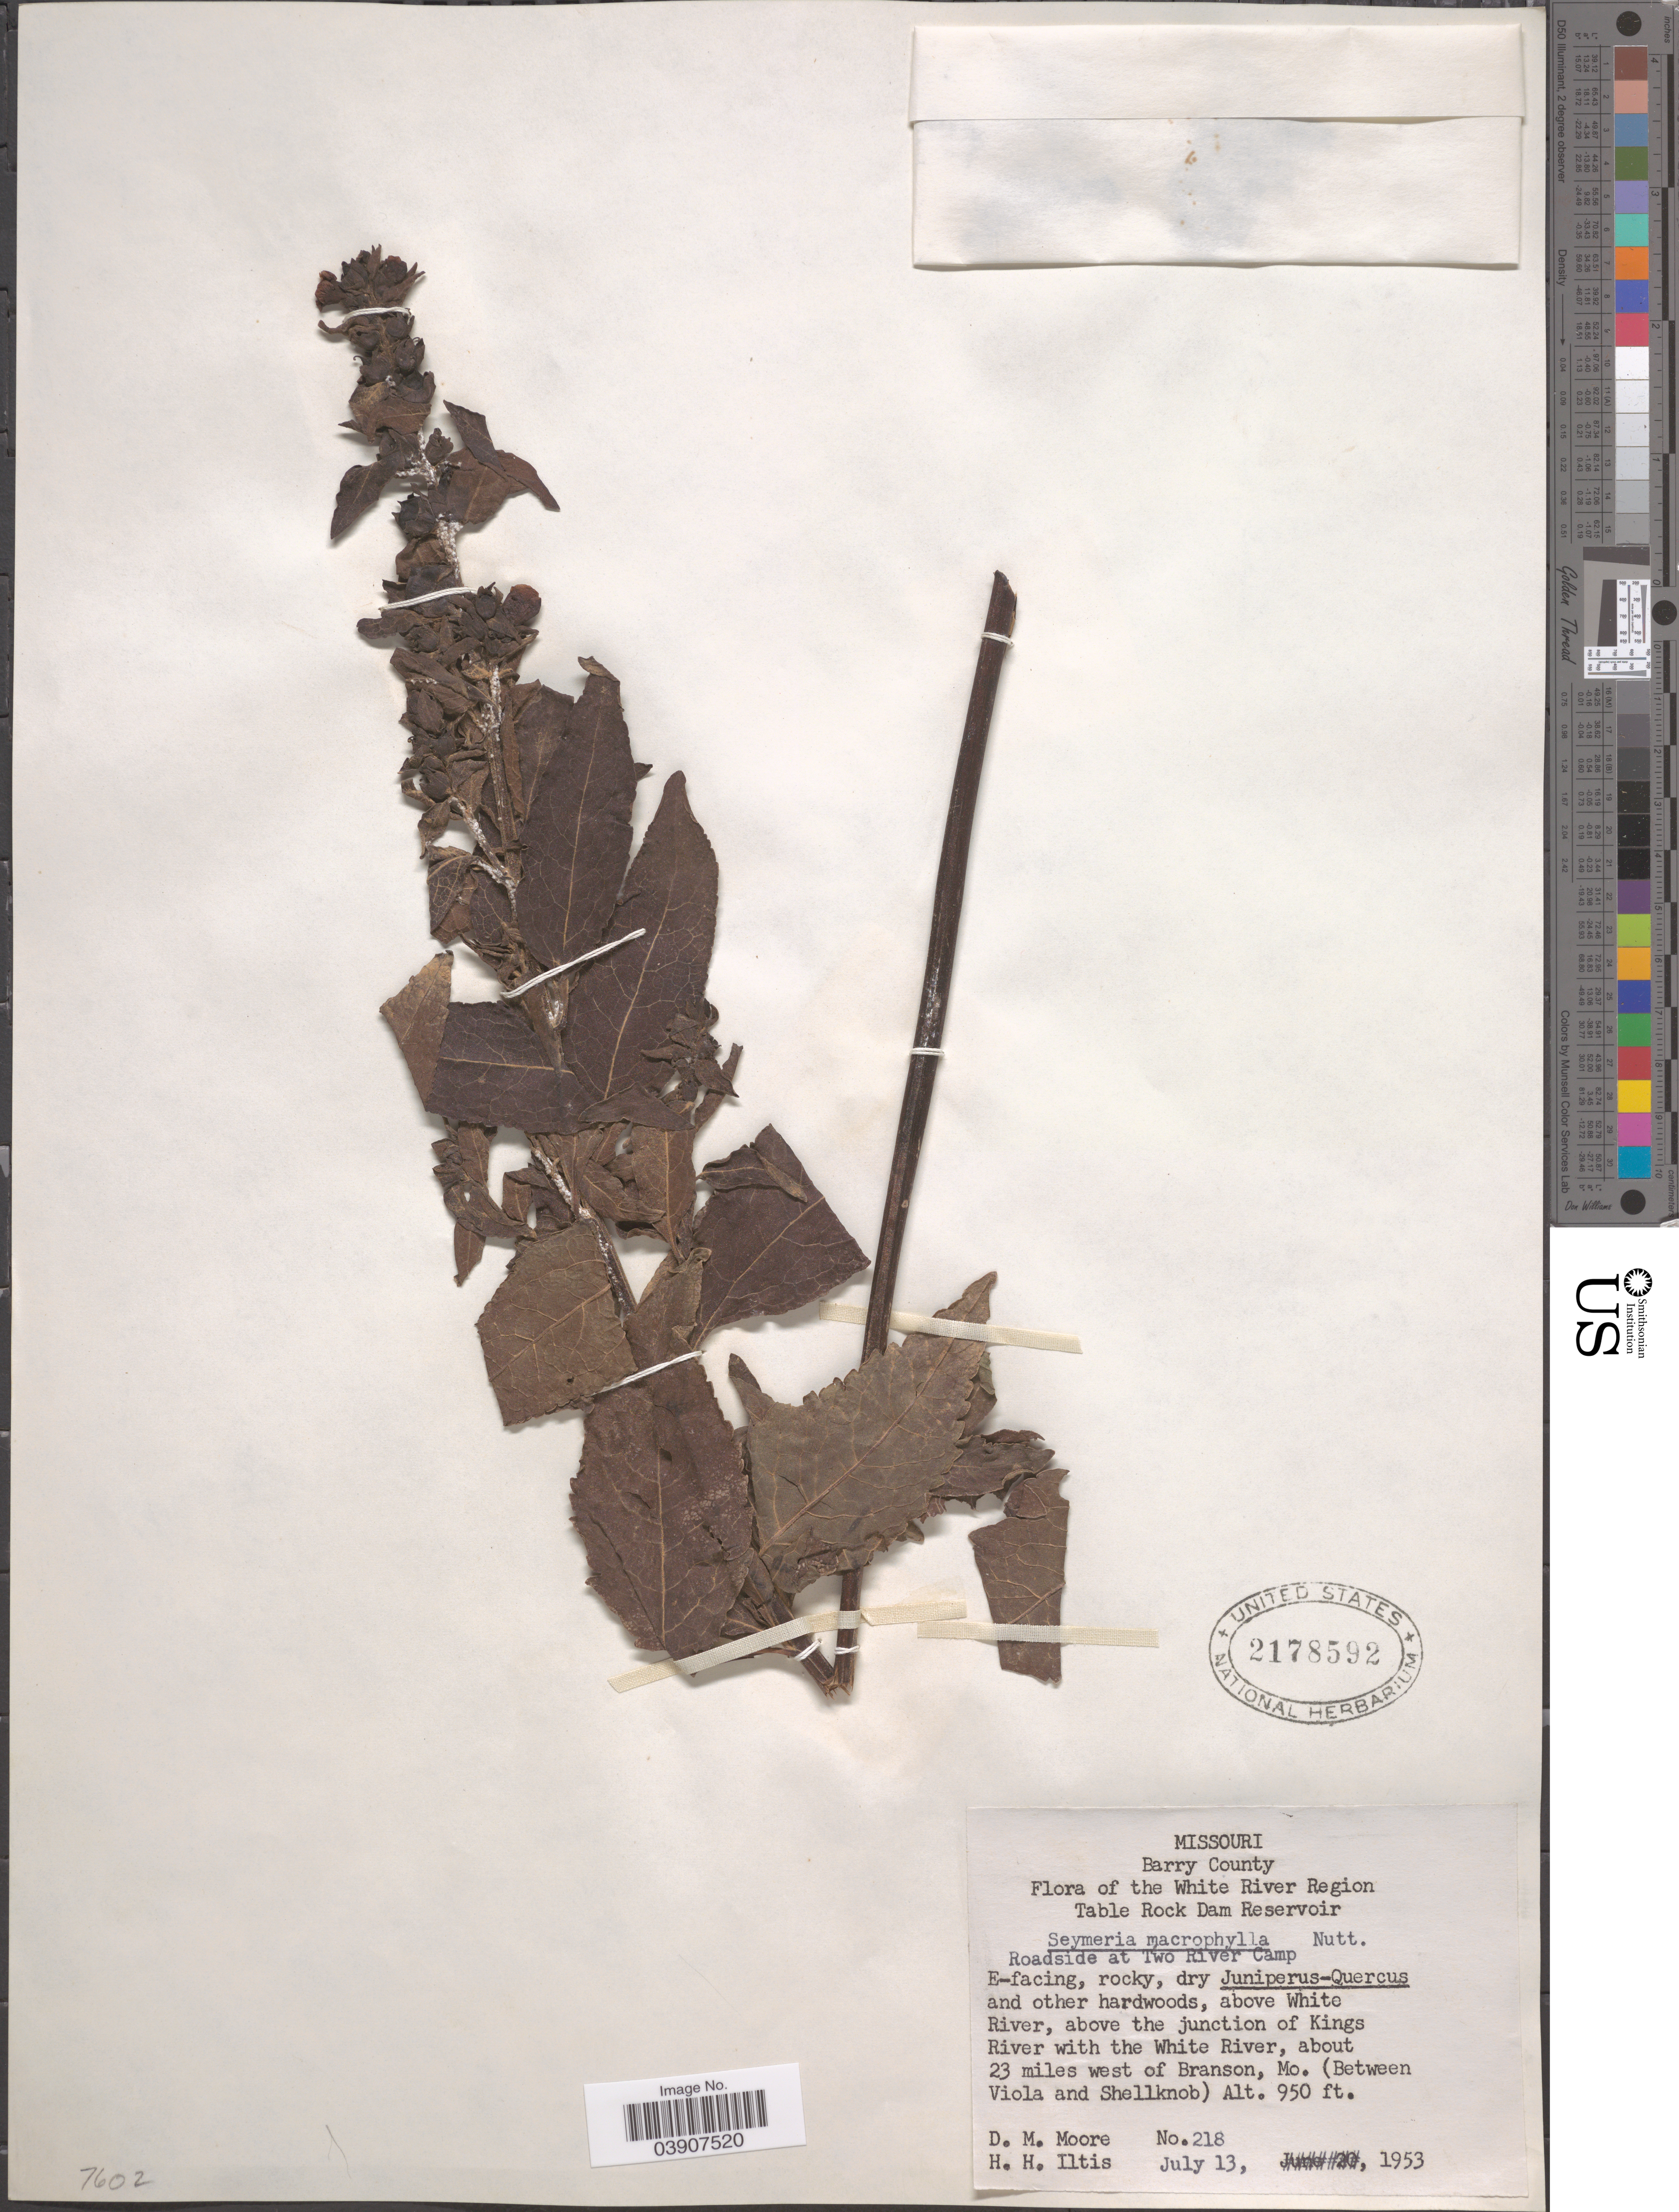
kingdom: Plantae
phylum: Tracheophyta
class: Magnoliopsida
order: Lamiales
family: Orobanchaceae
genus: Dasistoma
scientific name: Dasistoma macrophylla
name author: (Nutt.) Raf.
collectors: D. Moore & H. H. Iltis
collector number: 218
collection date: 1953-07-13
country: United States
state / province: Missouri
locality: Barry County. The White River Region, Table Rock Dam Reservoir. E-facing, above White River, above the junction of Kings River with the White River, about 23 miles west of Branson, (Between Viola and Shellknob).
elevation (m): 290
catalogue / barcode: US 2178592